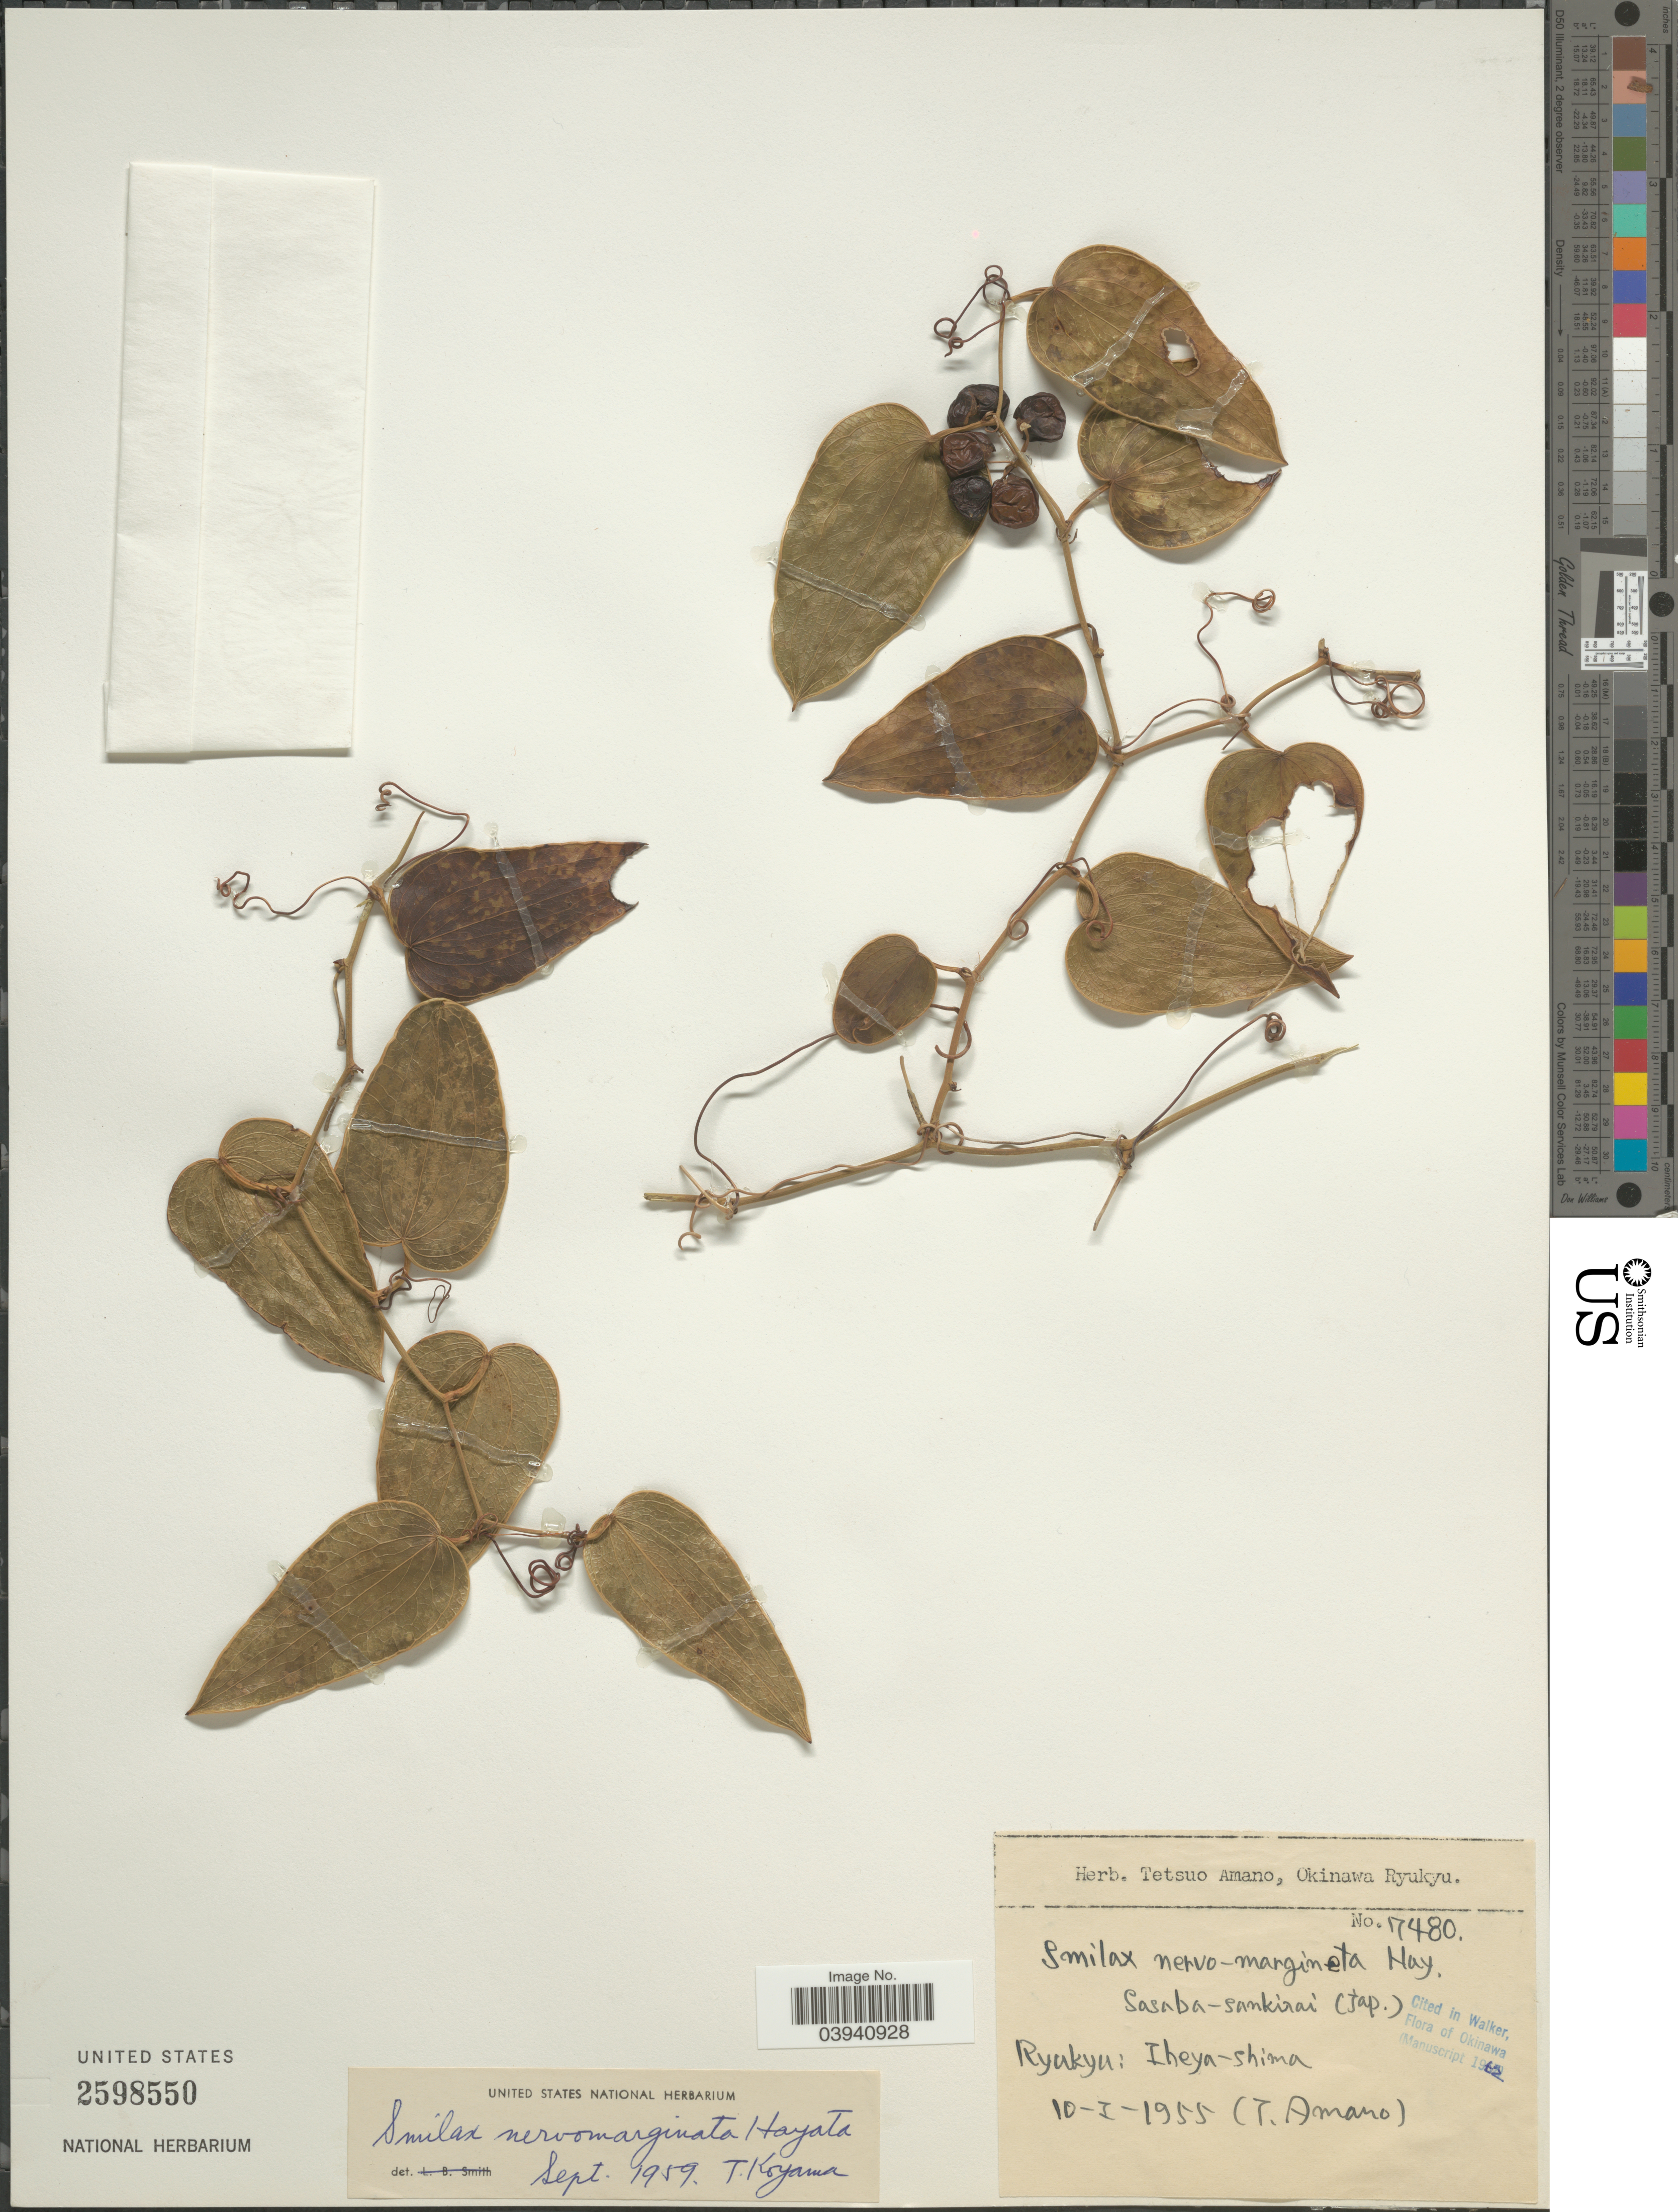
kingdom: Plantae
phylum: Tracheophyta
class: Liliopsida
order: Liliales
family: Smilacaceae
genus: Smilax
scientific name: Smilax nervomarginata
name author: Hayata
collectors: T. Amano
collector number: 7480*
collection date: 1955-01-10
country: Japan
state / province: Okinawa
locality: Okinawa Ryukyu. Ryukyu: Iheya-shima.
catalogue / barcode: US 2598550